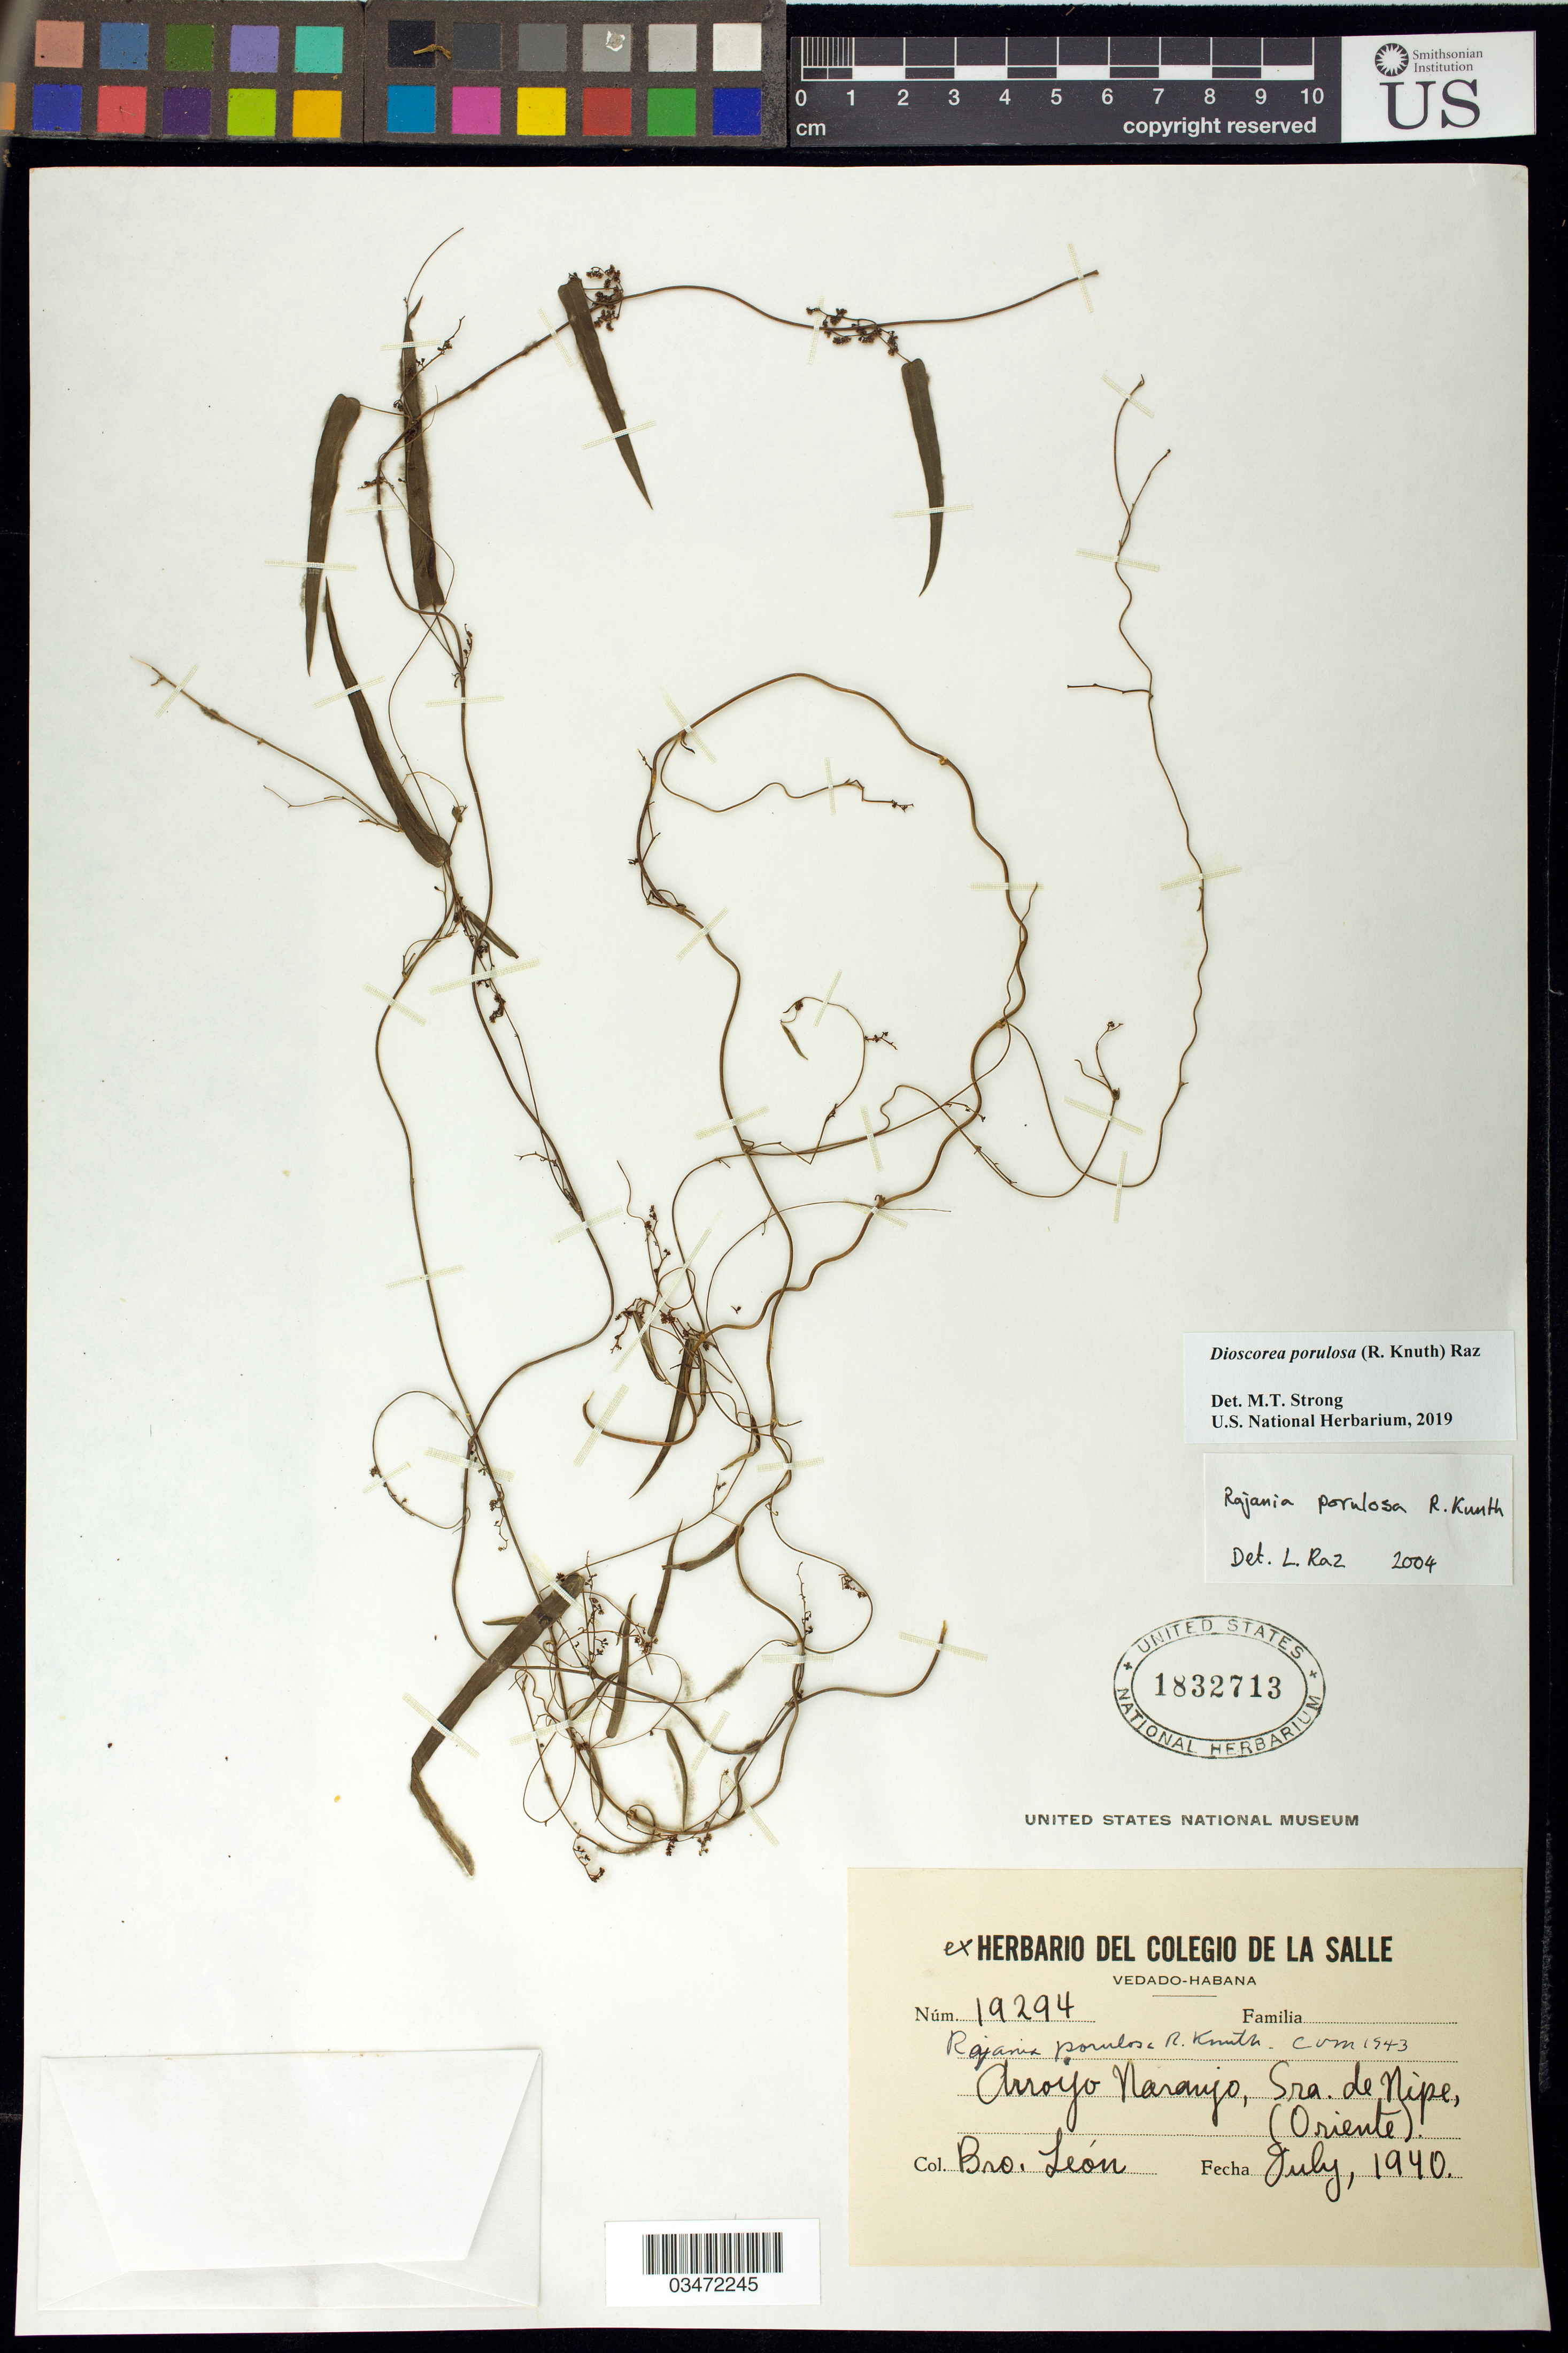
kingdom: Plantae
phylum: Tracheophyta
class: Liliopsida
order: Dioscoreales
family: Dioscoreaceae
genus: Dioscorea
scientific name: Dioscorea porulosa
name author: (R. Knuth) Raz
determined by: Strong, M. T., (US), Smithsonian Institution - National Museum of Natural History (UNITED STATES)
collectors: Bro. León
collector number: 19294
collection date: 1940-07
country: Cuba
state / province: Holguín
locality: Arroyo Naranjo, Sra. de Nipe (Oriente)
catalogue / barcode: US 1832713